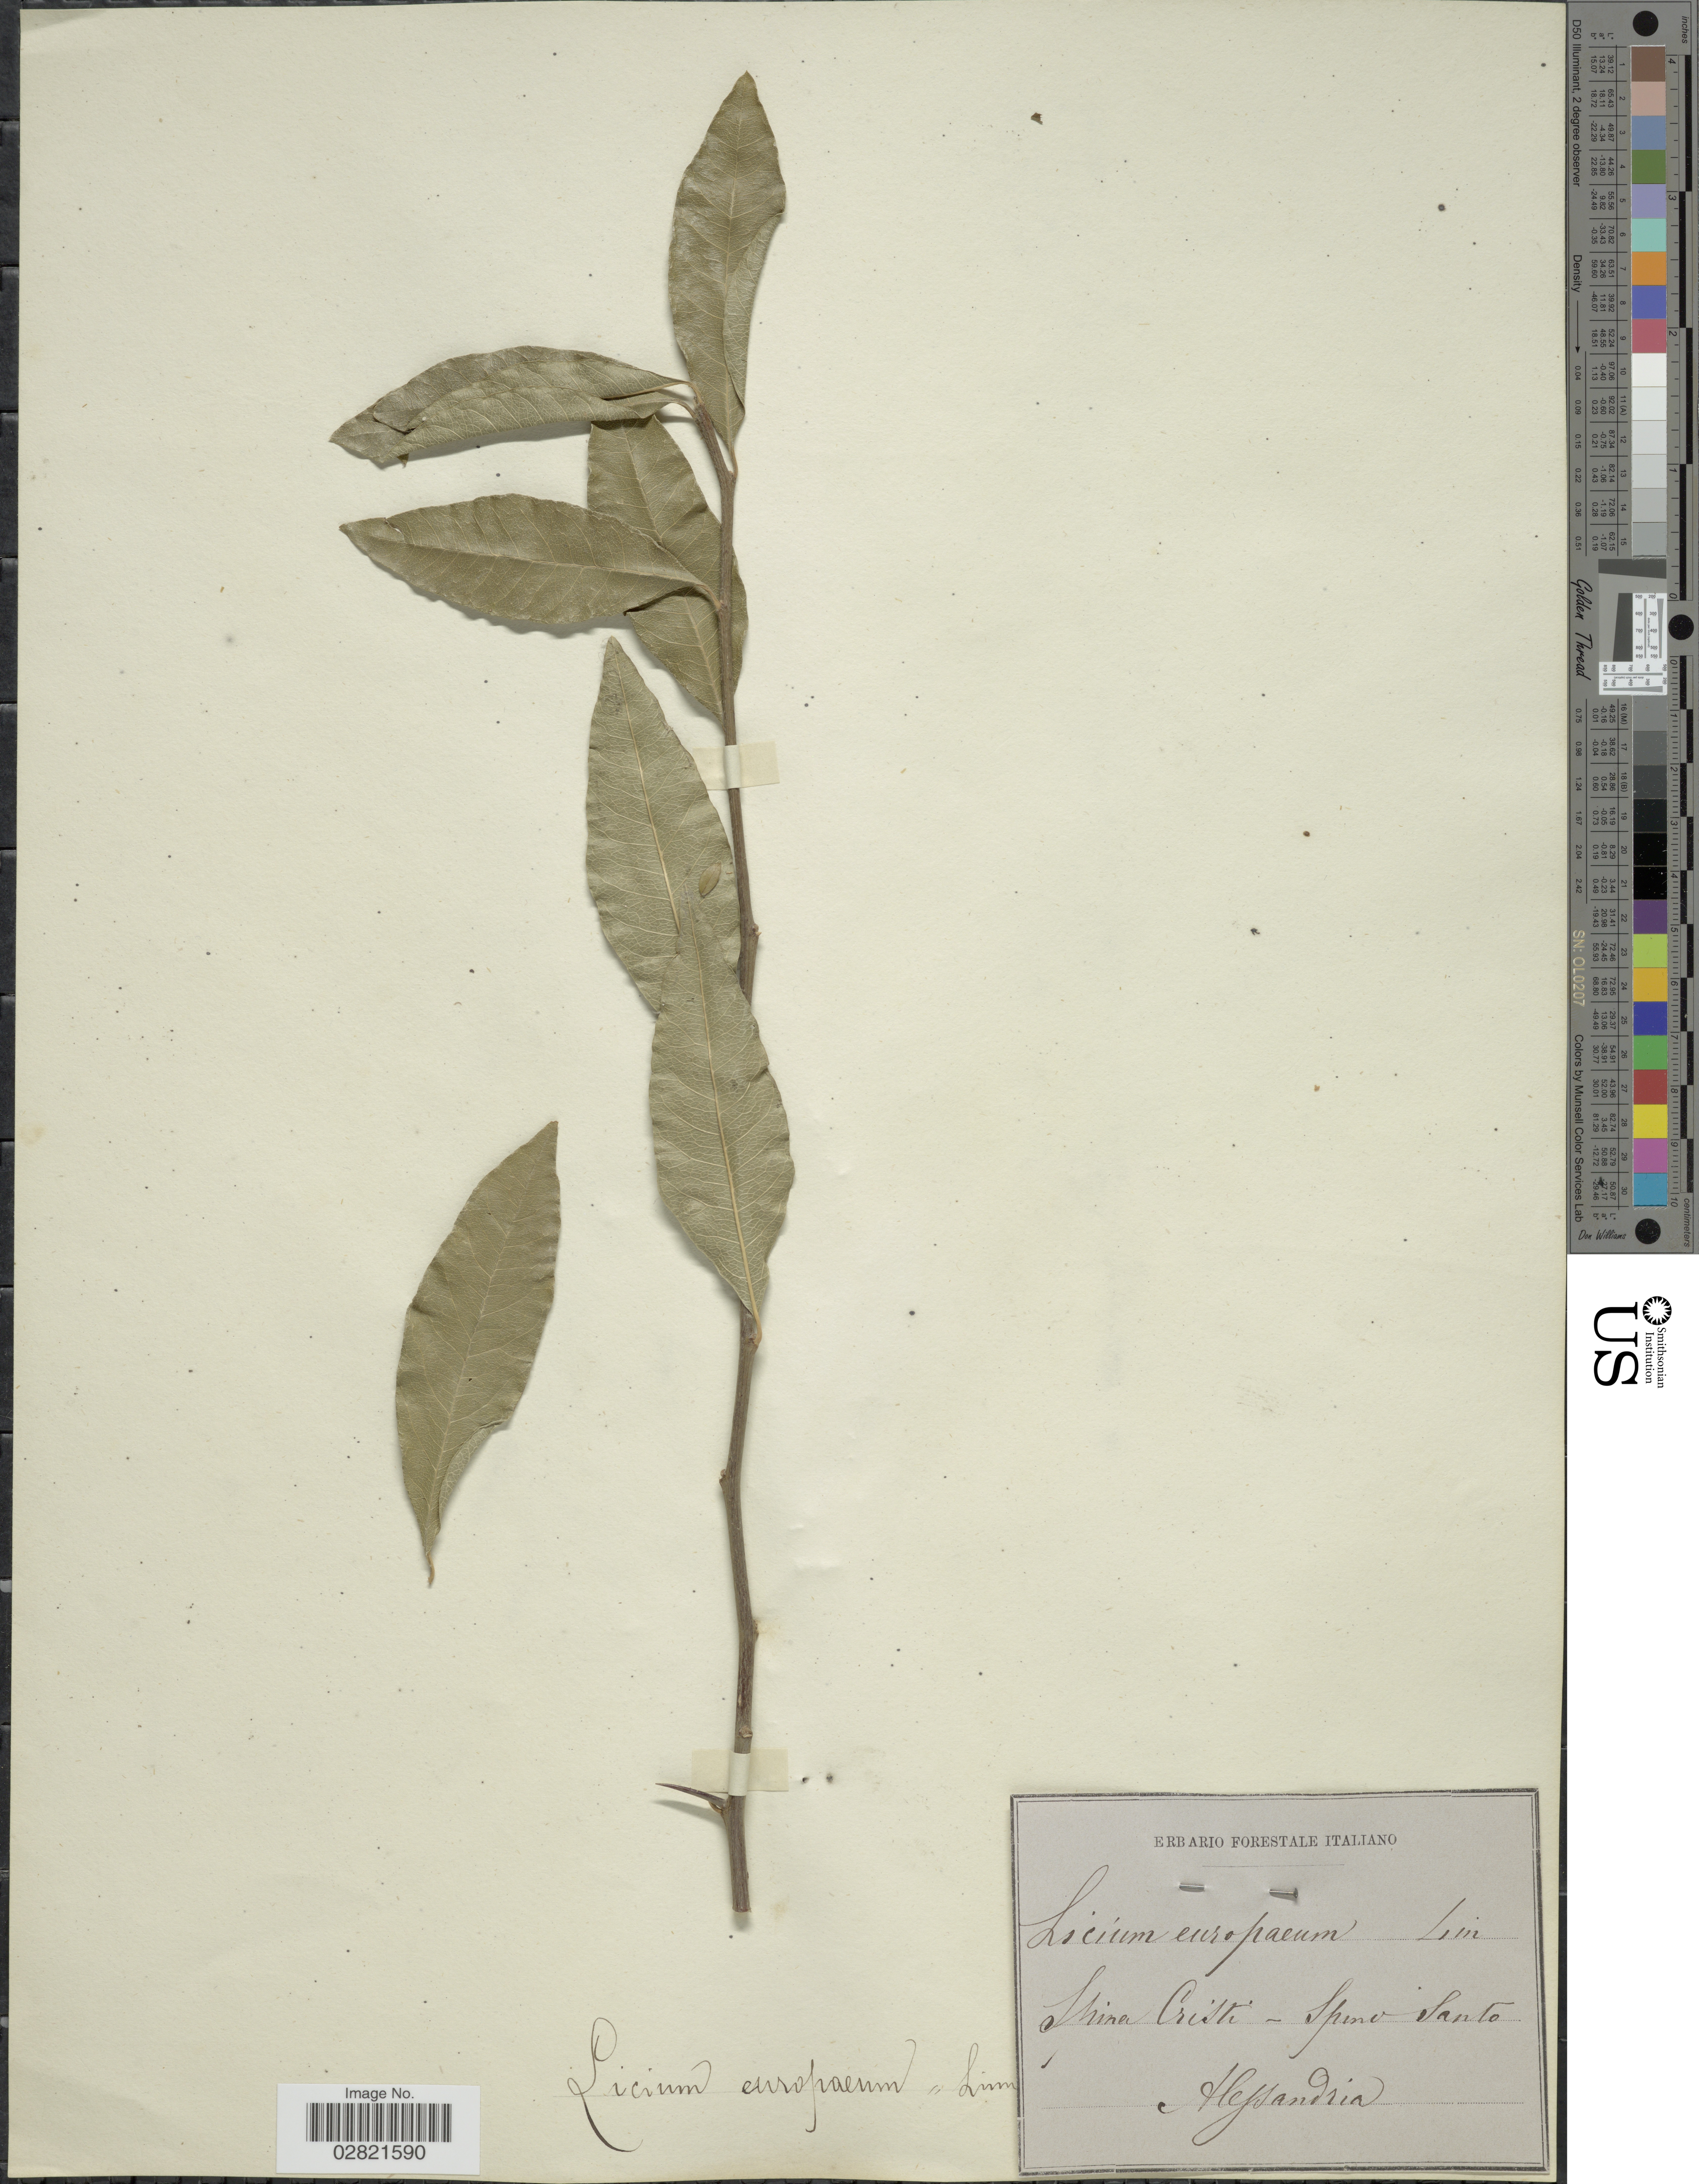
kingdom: Plantae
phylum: Tracheophyta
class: Magnoliopsida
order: Solanales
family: Solanaceae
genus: Lycium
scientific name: Lycium europaeum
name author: L.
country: Italy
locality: Spina Cristi - Spino Santo. Alessandria.